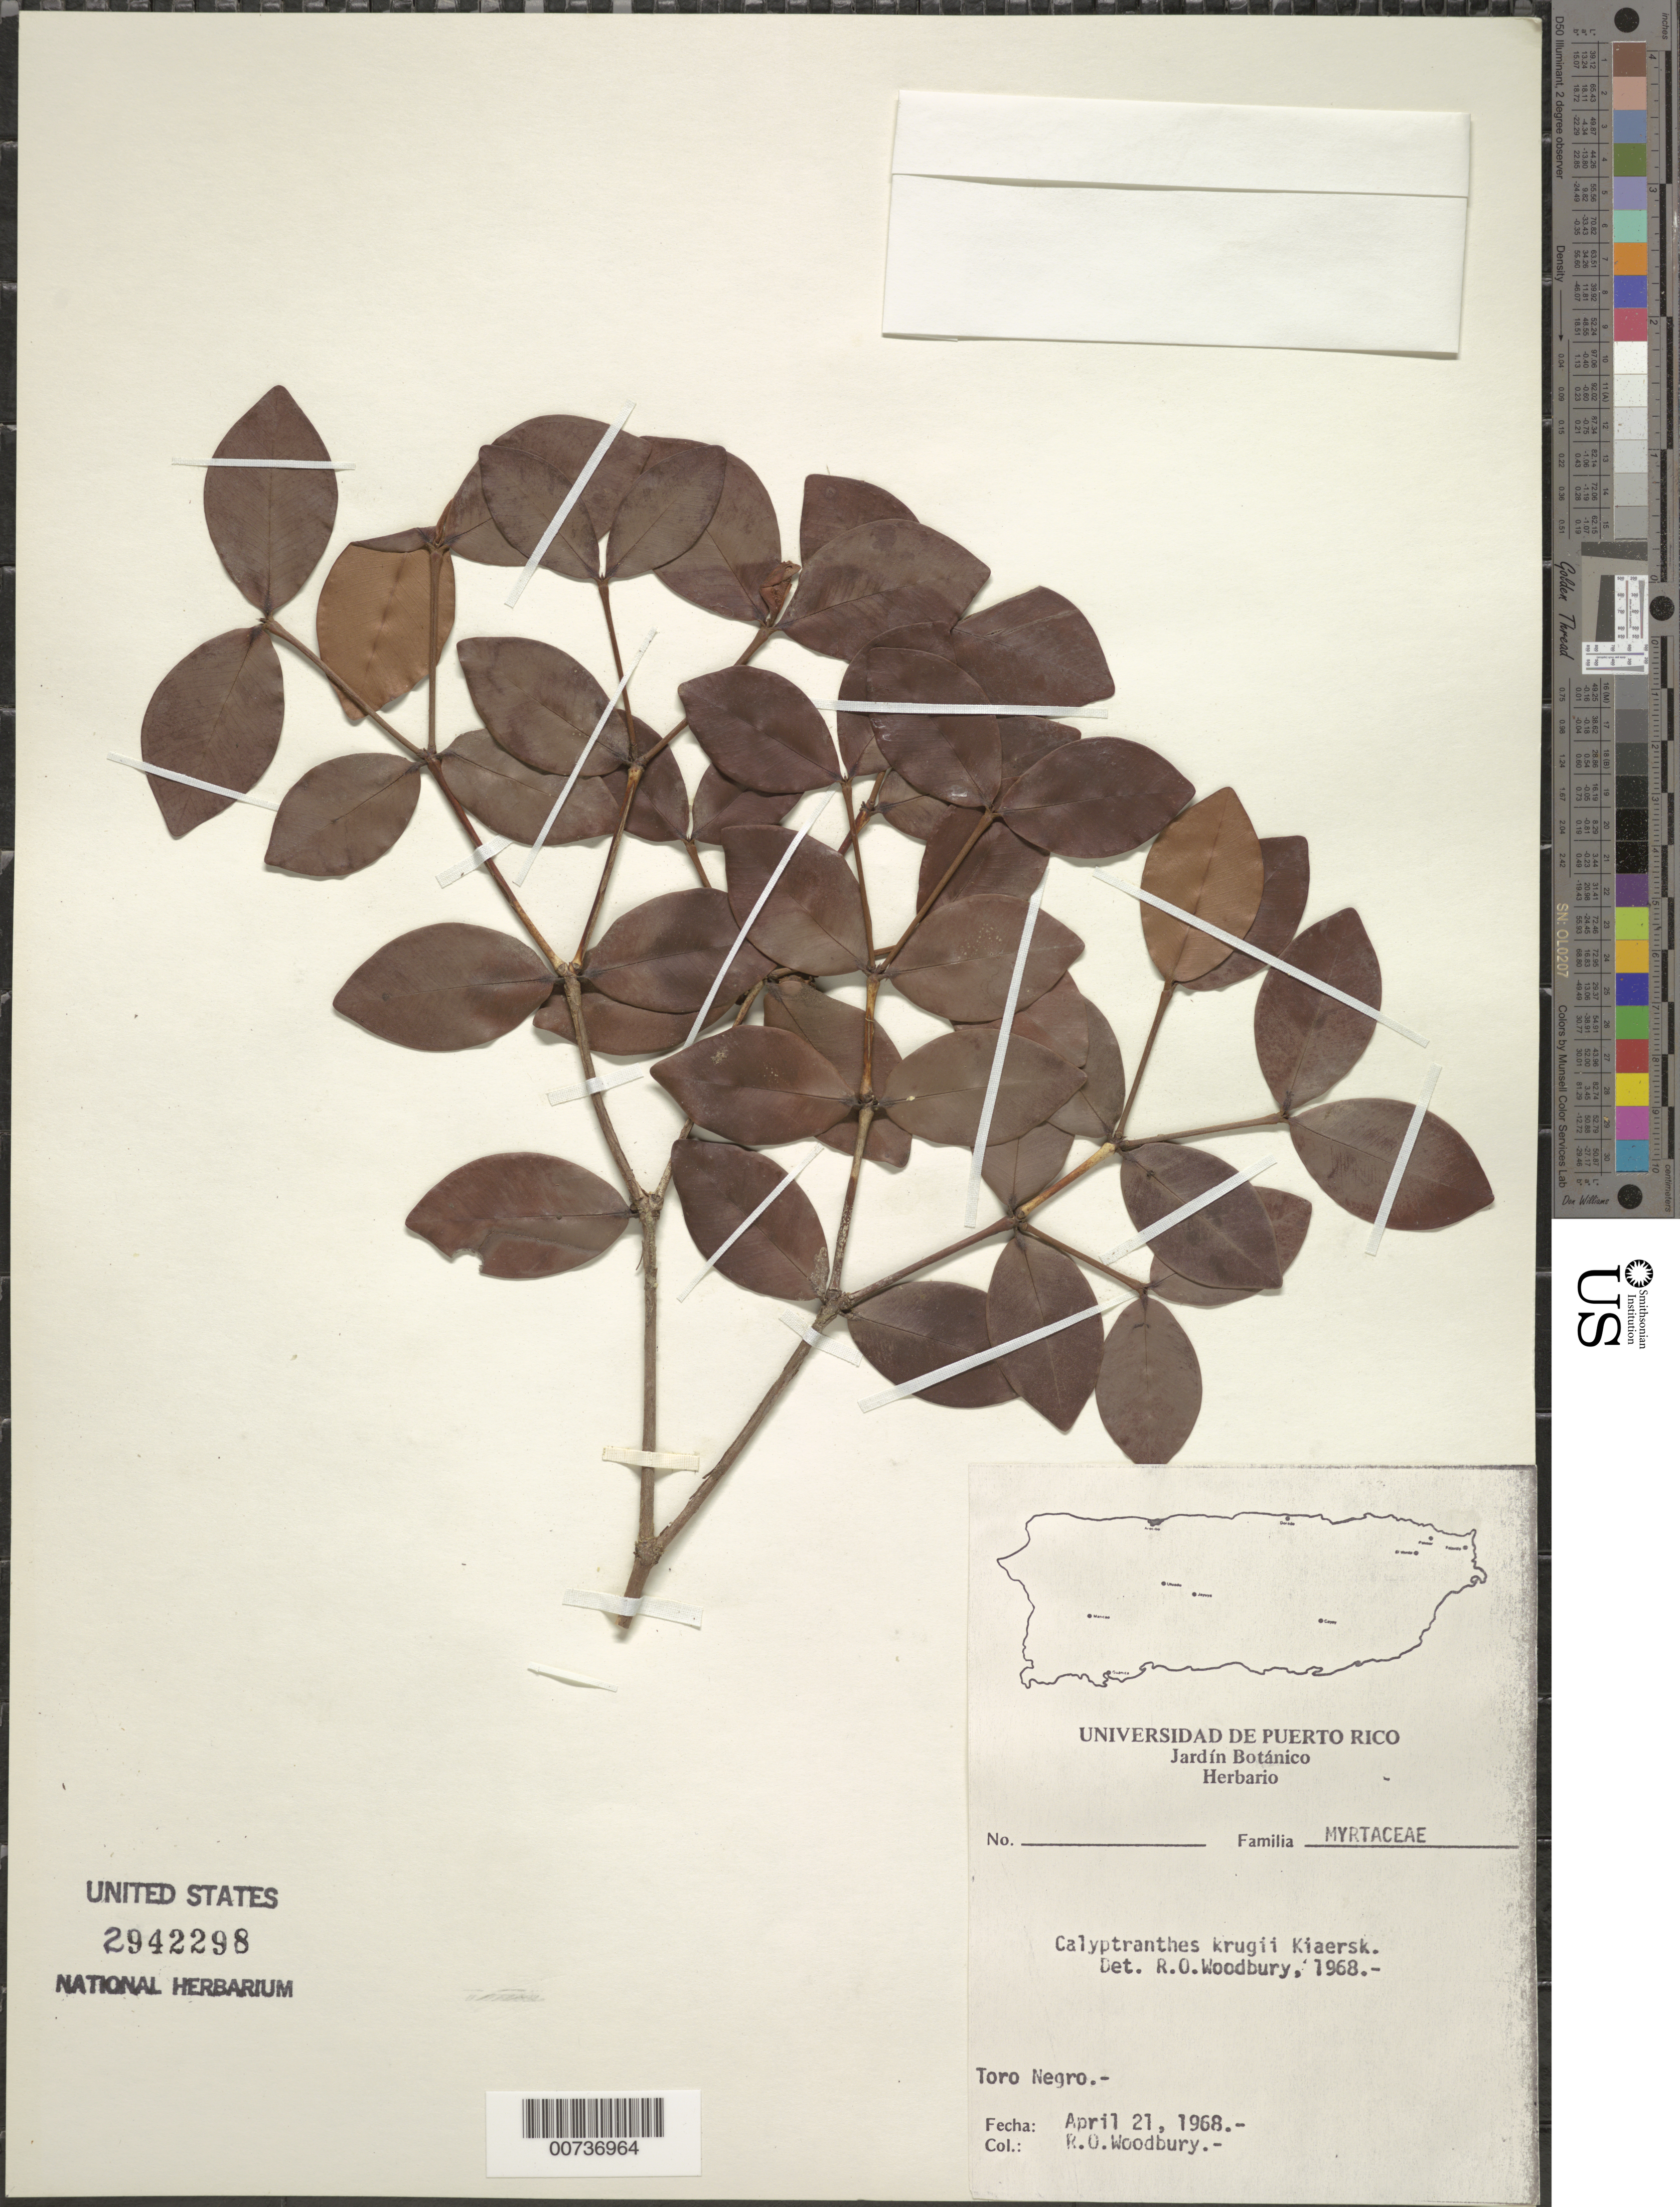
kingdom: Plantae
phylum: Tracheophyta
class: Magnoliopsida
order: Myrtales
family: Myrtaceae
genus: Myrcia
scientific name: Myrcia krugii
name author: (Kiaersk.) E. Lucas & Acev.-Rodr.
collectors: R. O. Woodbury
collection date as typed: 21 Apr 1968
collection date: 1968-04-21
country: Puerto Rico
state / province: Villalba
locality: Toro Negro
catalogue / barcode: US 2942298